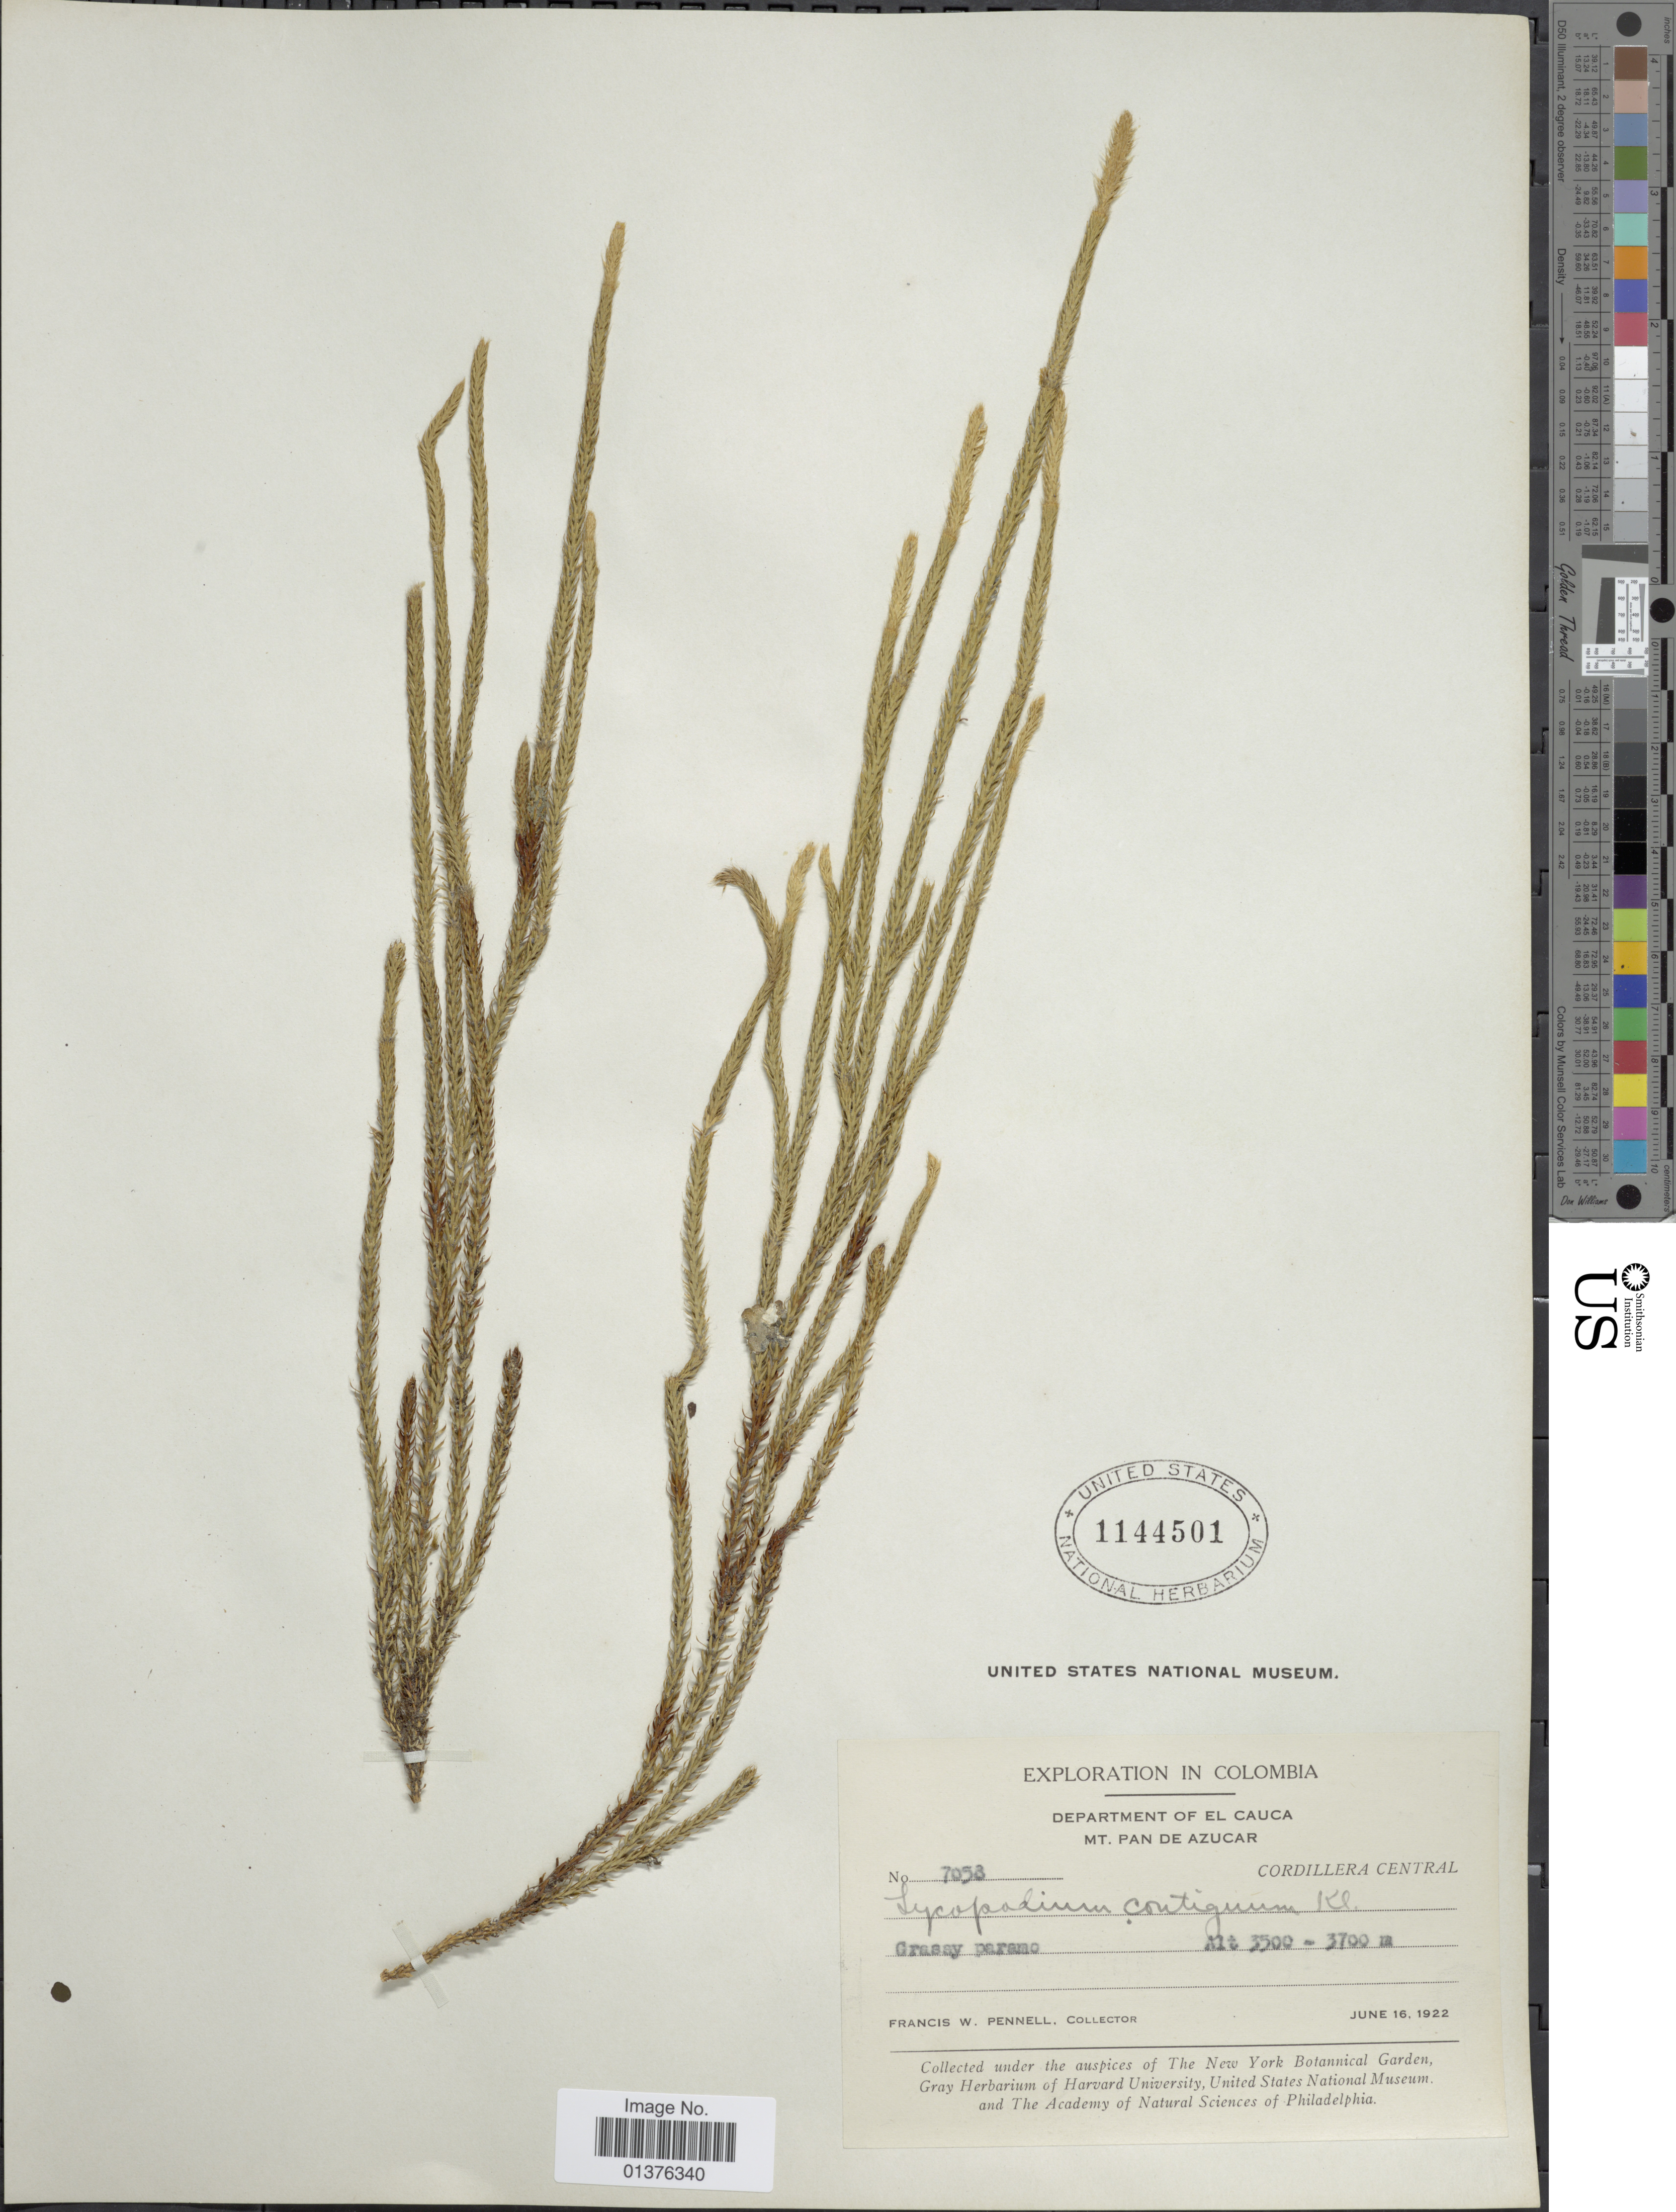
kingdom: Plantae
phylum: Tracheophyta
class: Lycopodiopsida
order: Lycopodiales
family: Lycopodiaceae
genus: Lycopodium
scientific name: Lycopodium clavatum subsp. contiguum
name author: (Klotzsch) B. Øllg.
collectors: F. W. Pennell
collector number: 7058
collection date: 1922-06-16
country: Colombia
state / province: Cauca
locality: Mt. Pan de Azucar, cordillera central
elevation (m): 3500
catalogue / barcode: US 1144501